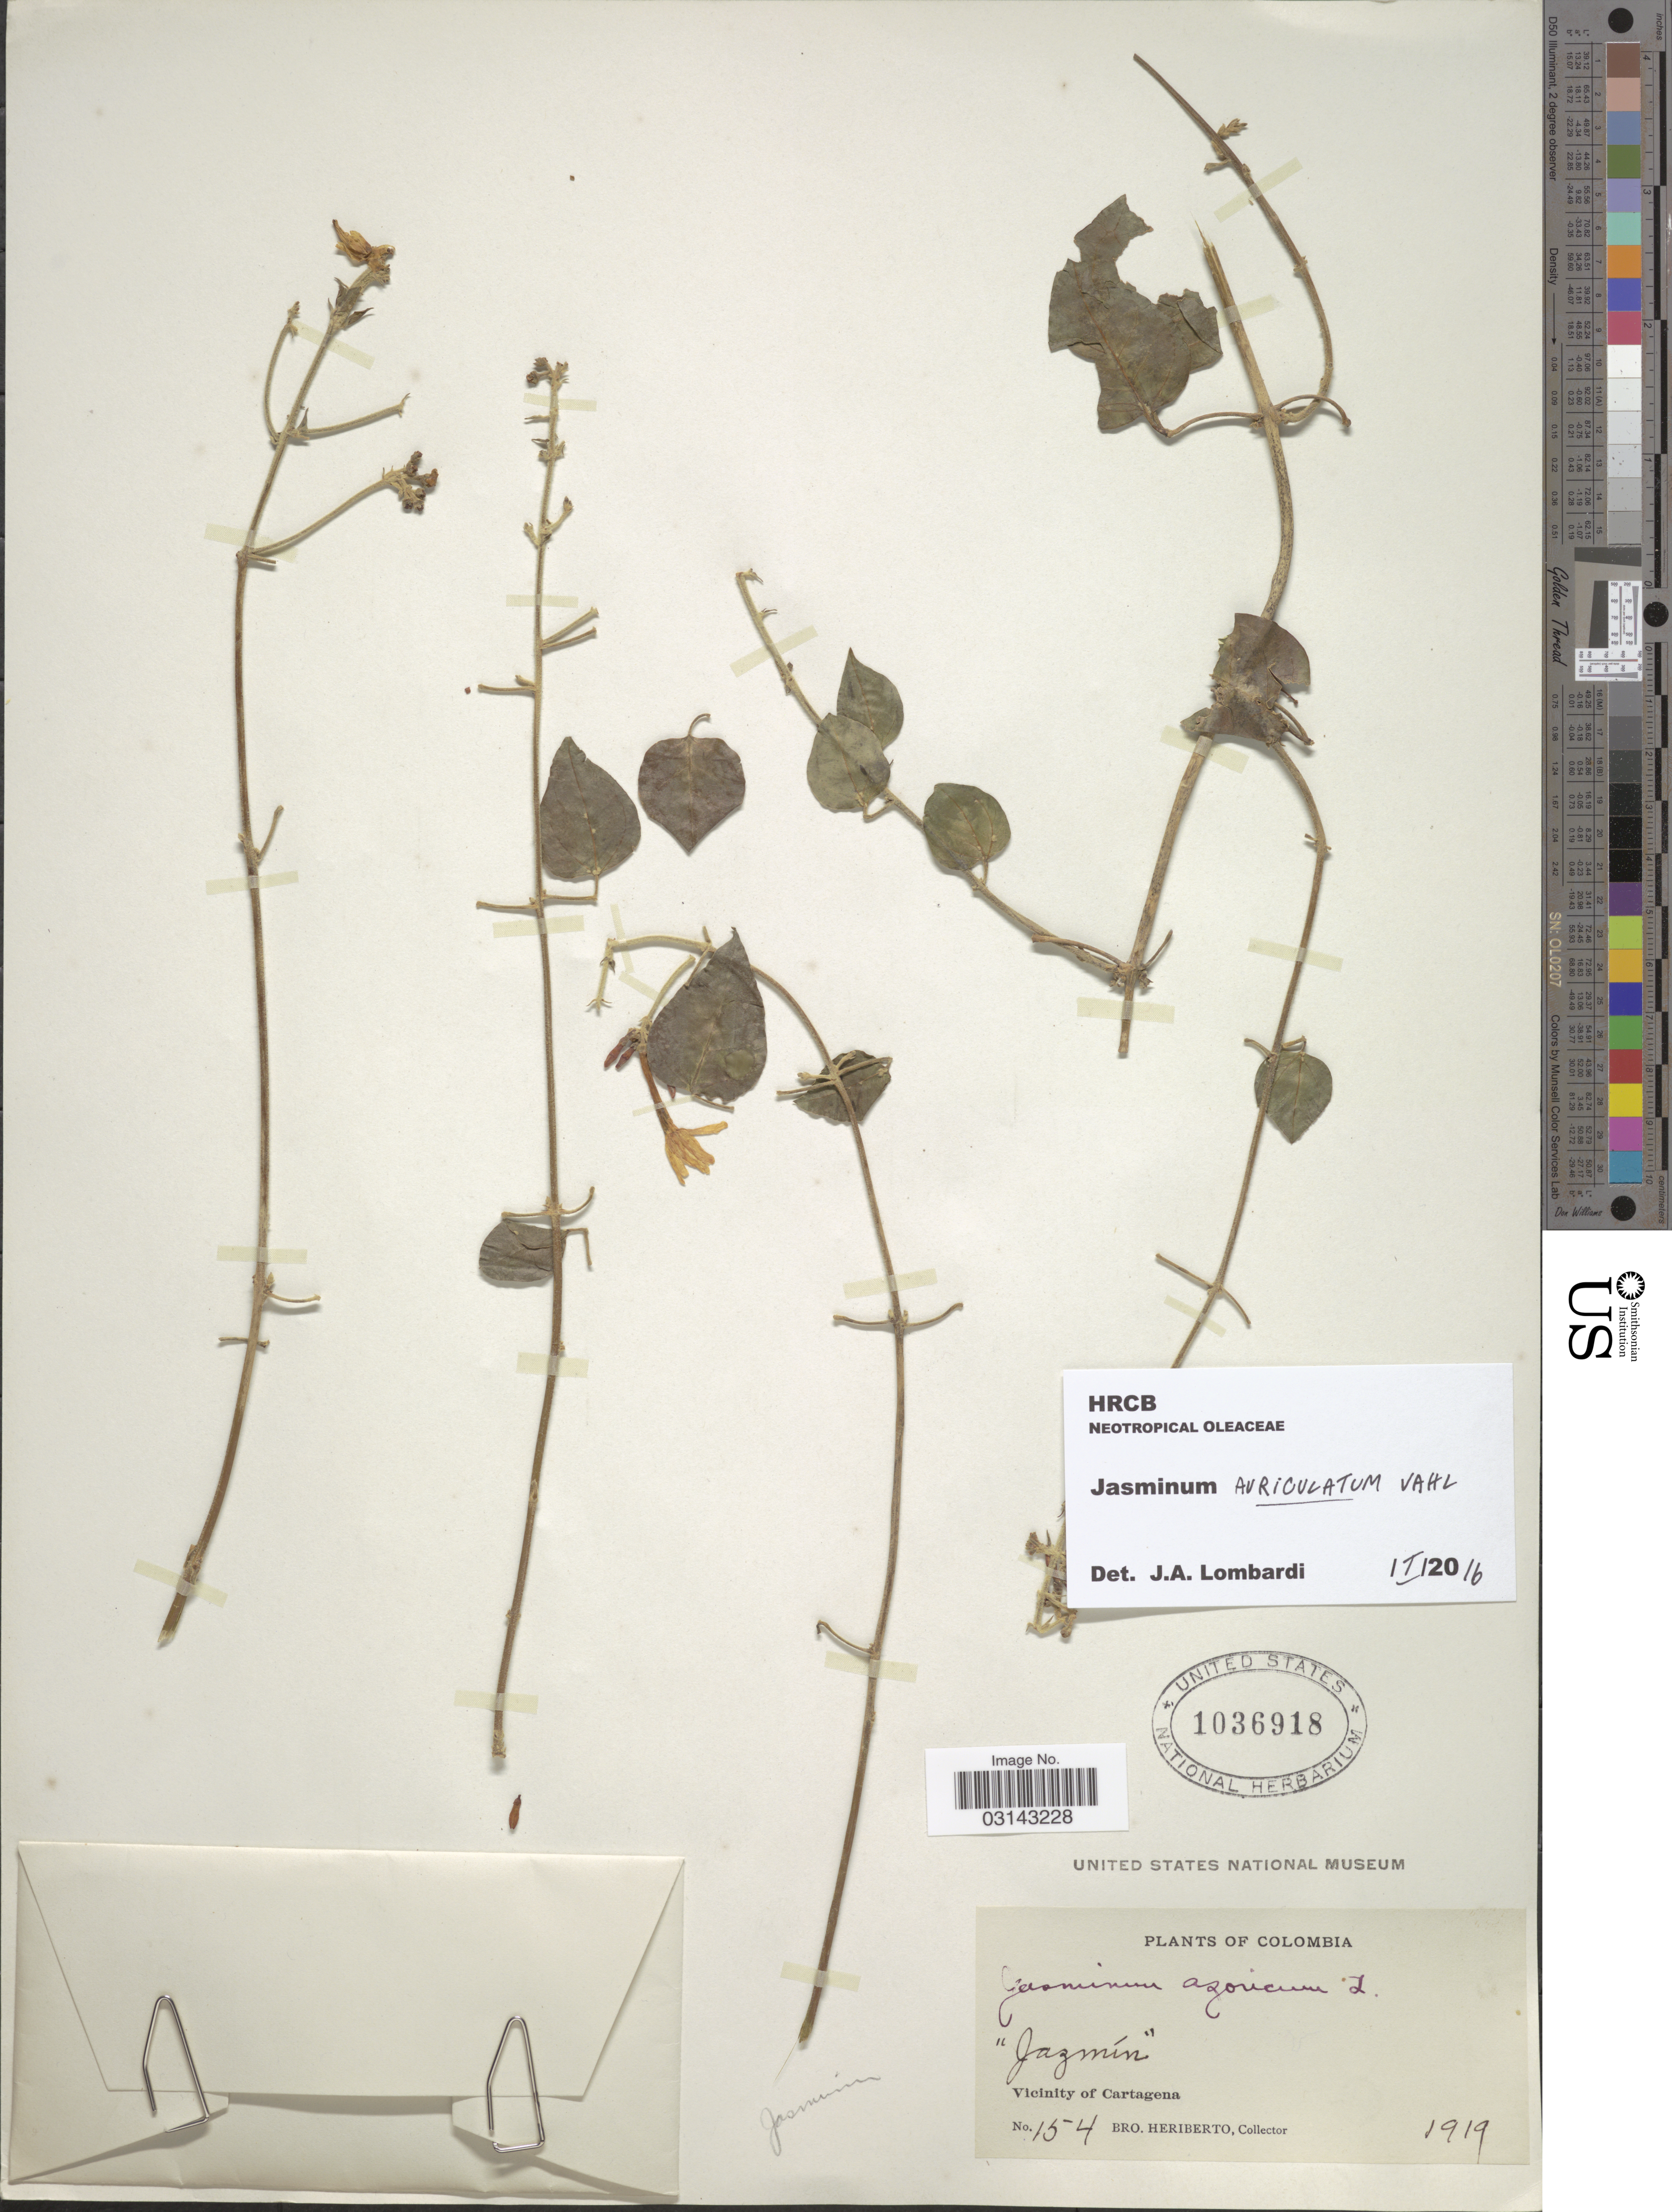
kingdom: Plantae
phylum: Tracheophyta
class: Magnoliopsida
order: Lamiales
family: Oleaceae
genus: Jasminum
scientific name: Jasminum auriculatum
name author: Vahl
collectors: B. Heriberto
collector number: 154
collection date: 1919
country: Colombia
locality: Vicinity of Cartagena.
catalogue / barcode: US 1036918